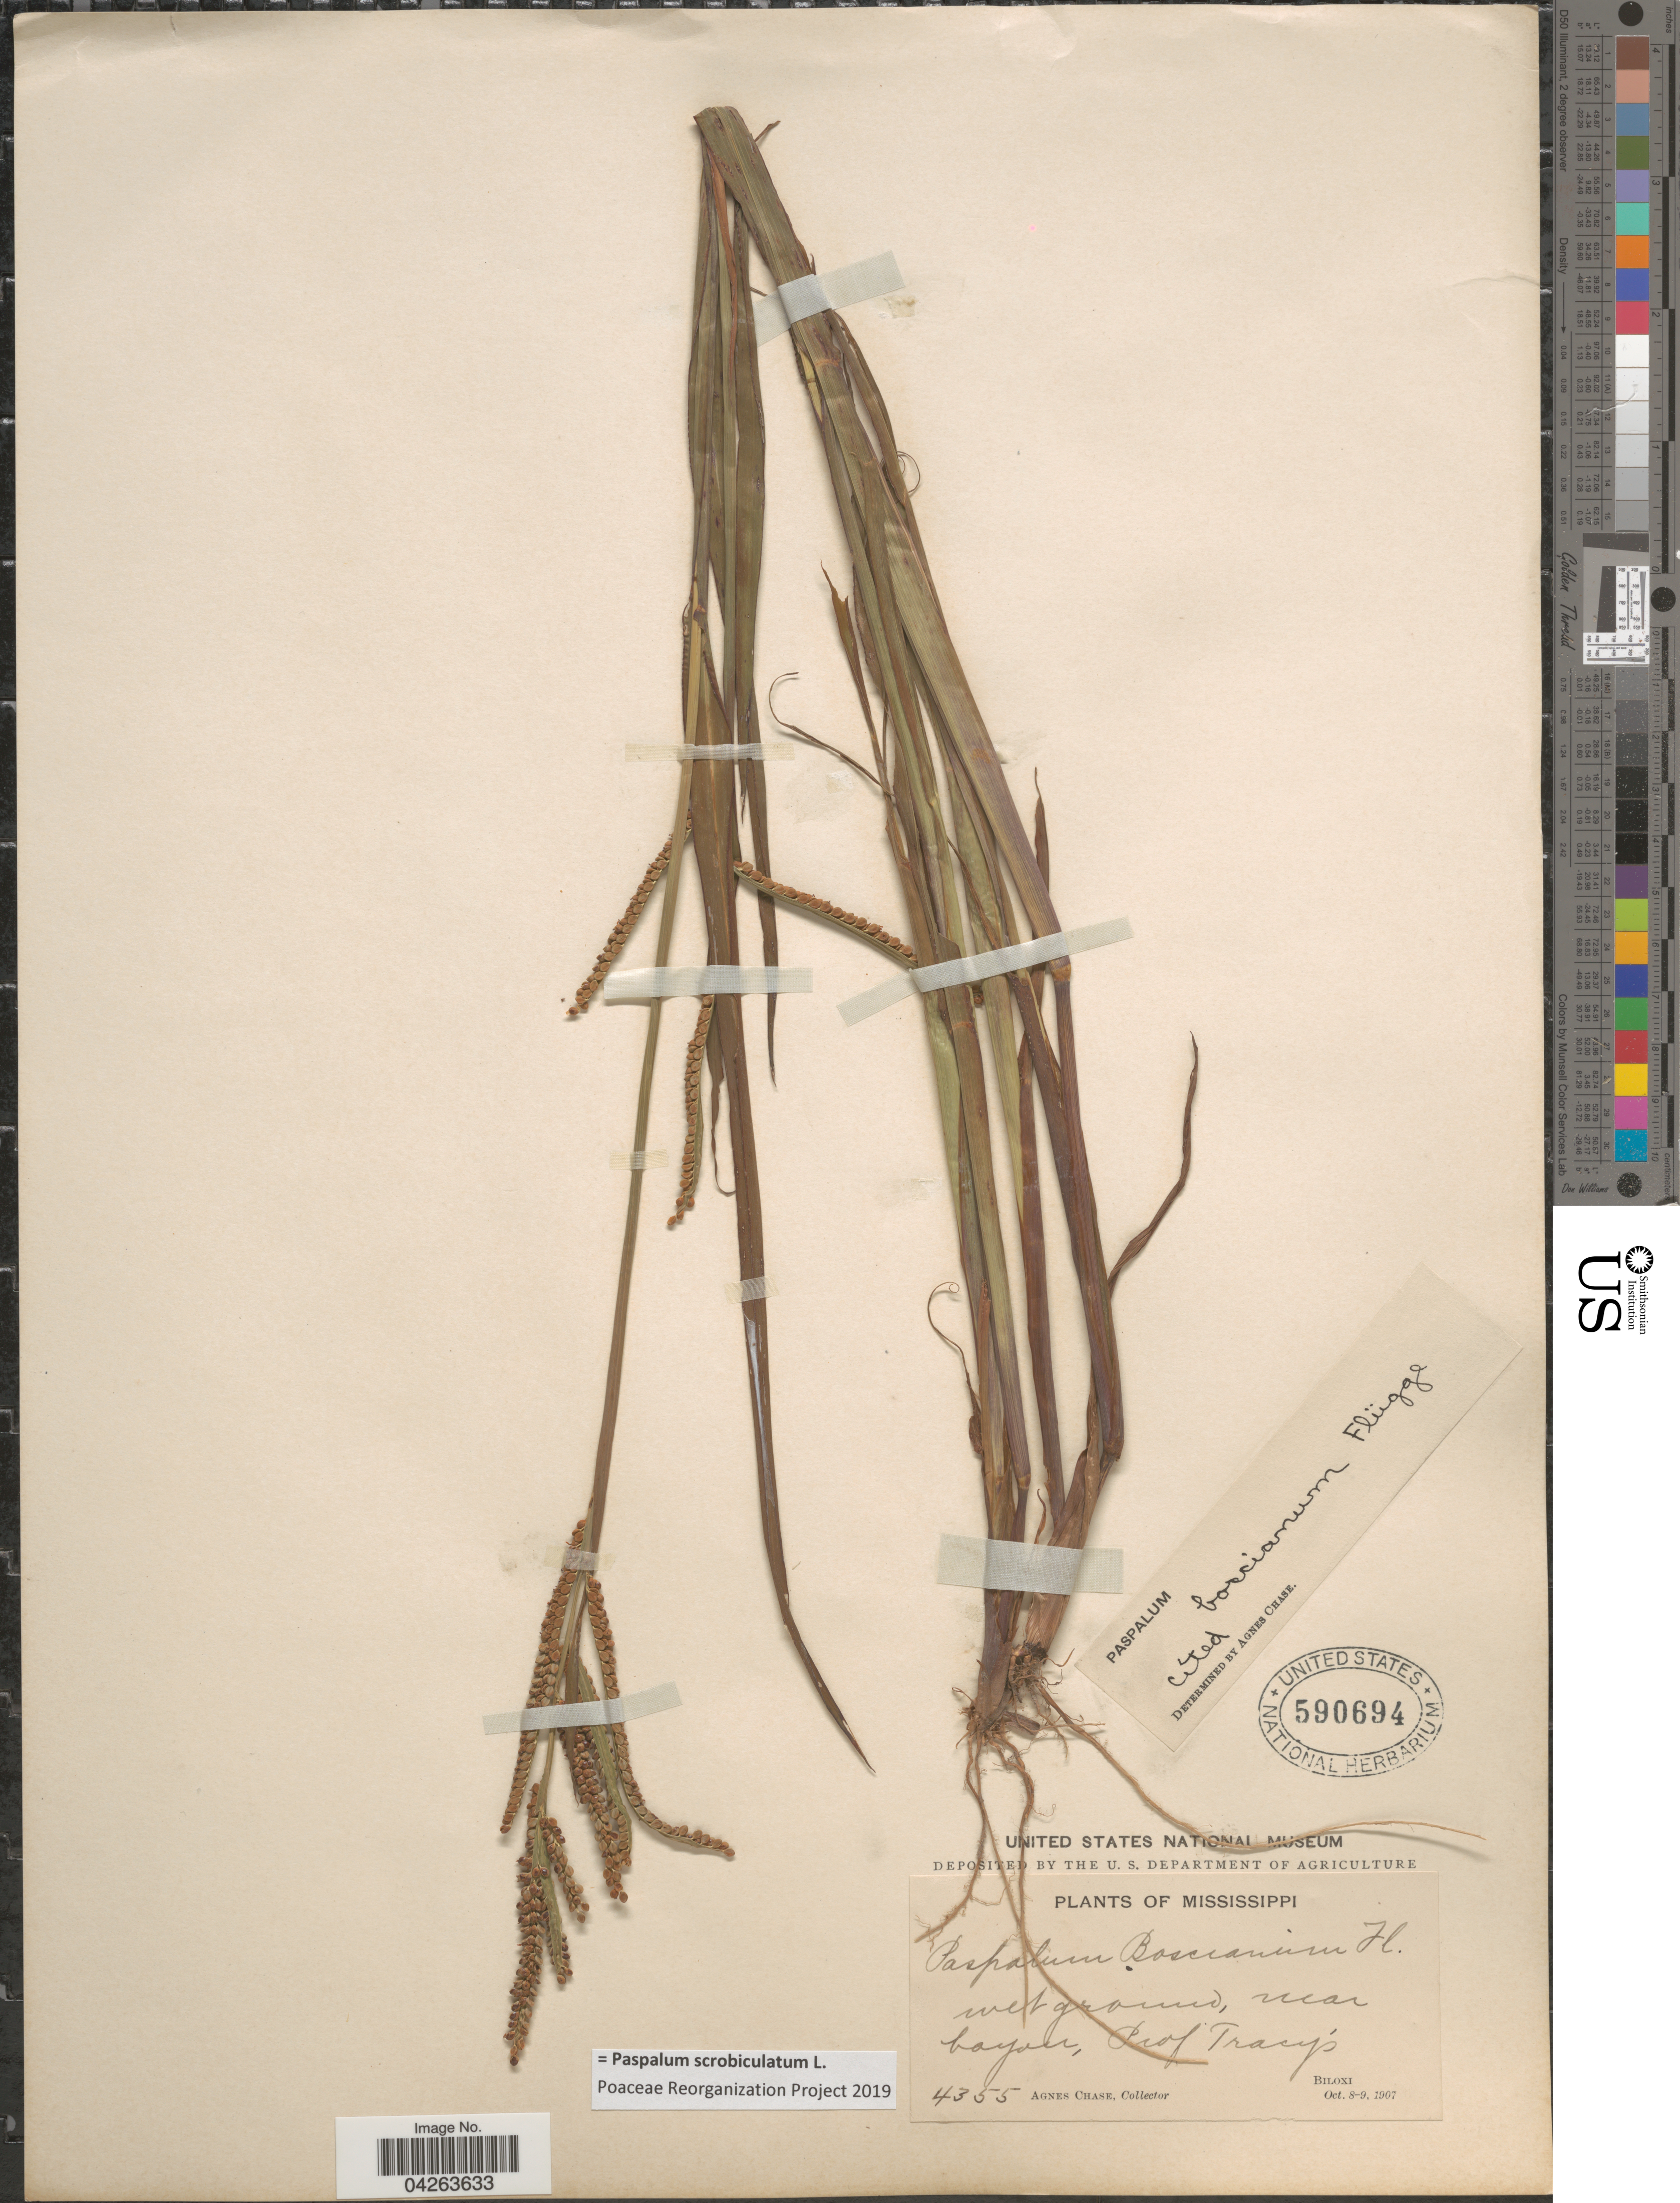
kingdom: Plantae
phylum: Tracheophyta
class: Liliopsida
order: Poales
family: Poaceae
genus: Paspalum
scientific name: Paspalum scrobiculatum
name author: L.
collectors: A. Chase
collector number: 4355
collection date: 1907-10-08/1907-10-09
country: United States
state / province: Mississippi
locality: Wet ground, near bayou, Prof Tracip. Biloxi.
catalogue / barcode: US 590694